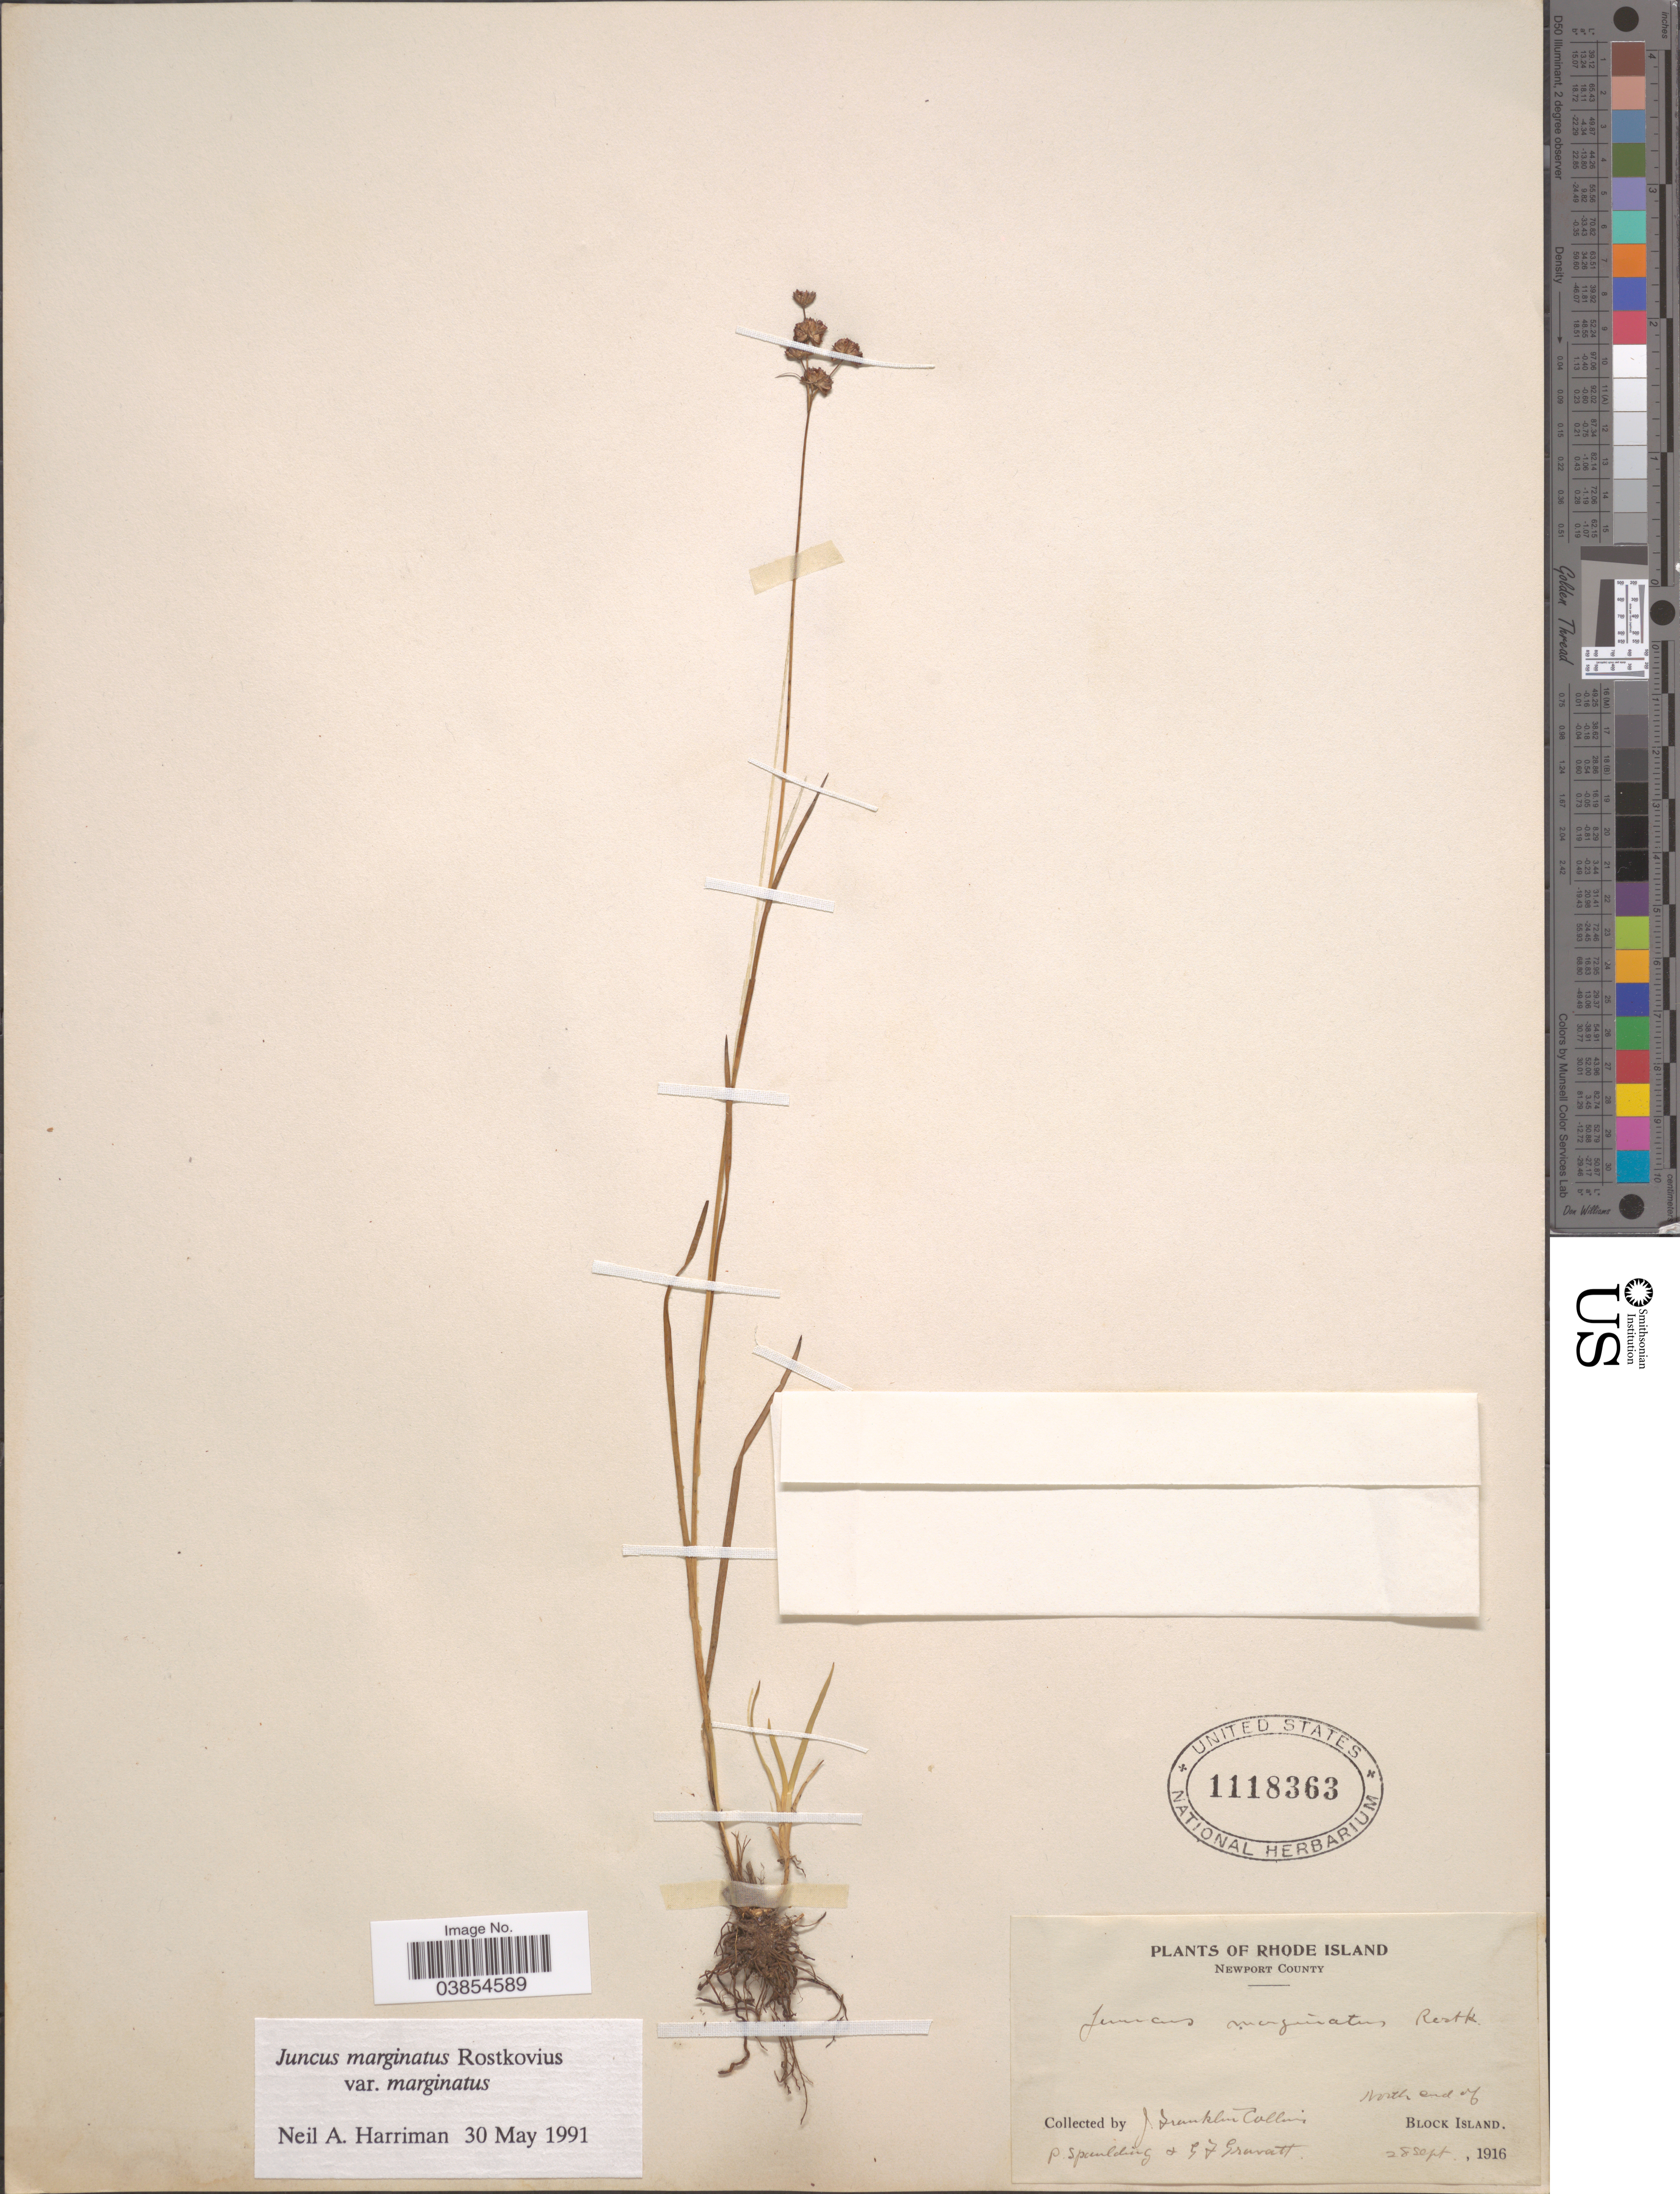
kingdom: Plantae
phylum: Tracheophyta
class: Liliopsida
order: Poales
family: Juncaceae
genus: Juncus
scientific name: Juncus marginatus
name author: Rostk.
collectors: J. Collins, P. Spalding & G. Gravalt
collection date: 1916-09-28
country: United States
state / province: Rhode Island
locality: Newport County. North end of Block Island.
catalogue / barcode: US 1118363